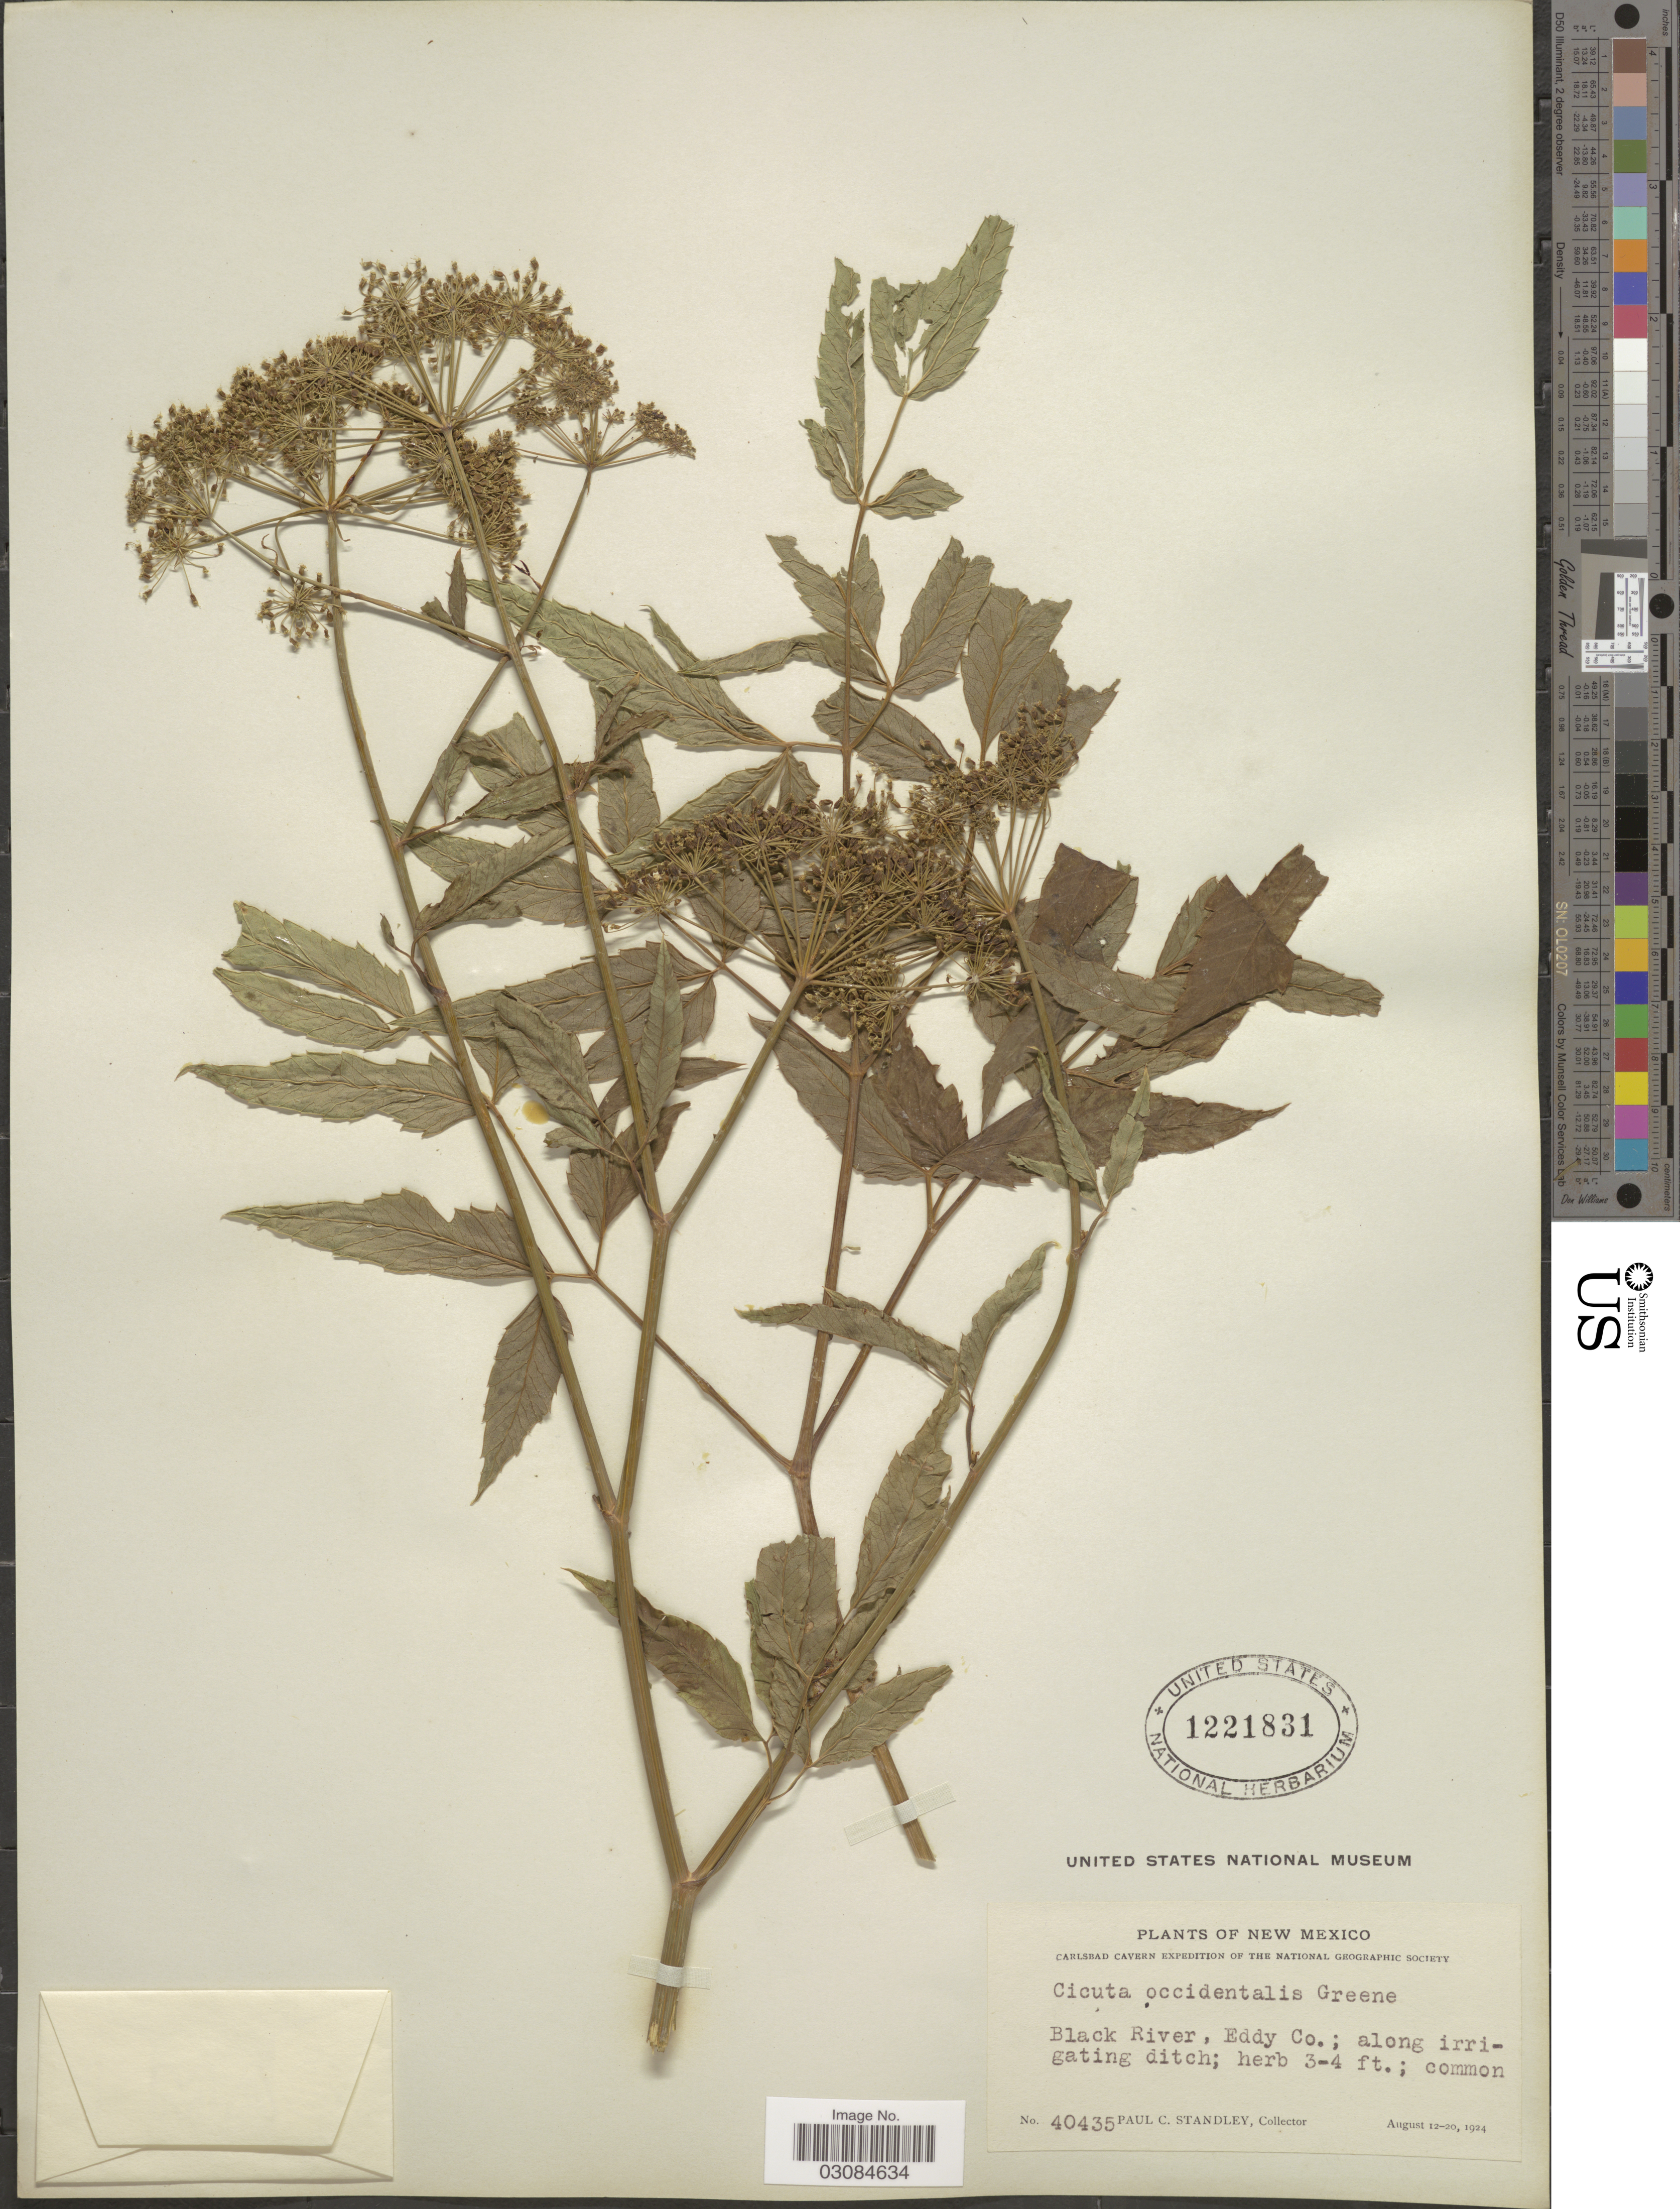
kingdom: Plantae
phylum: Tracheophyta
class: Magnoliopsida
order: Apiales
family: Apiaceae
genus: Cicuta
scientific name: Cicuta occidentalis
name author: Greene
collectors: P. C. Standley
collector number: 40435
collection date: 1924-08-12/1924-08-20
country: United States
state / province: New Mexico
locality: Black River, Eddy Co.; along irrigating ditch.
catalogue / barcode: US 1221831